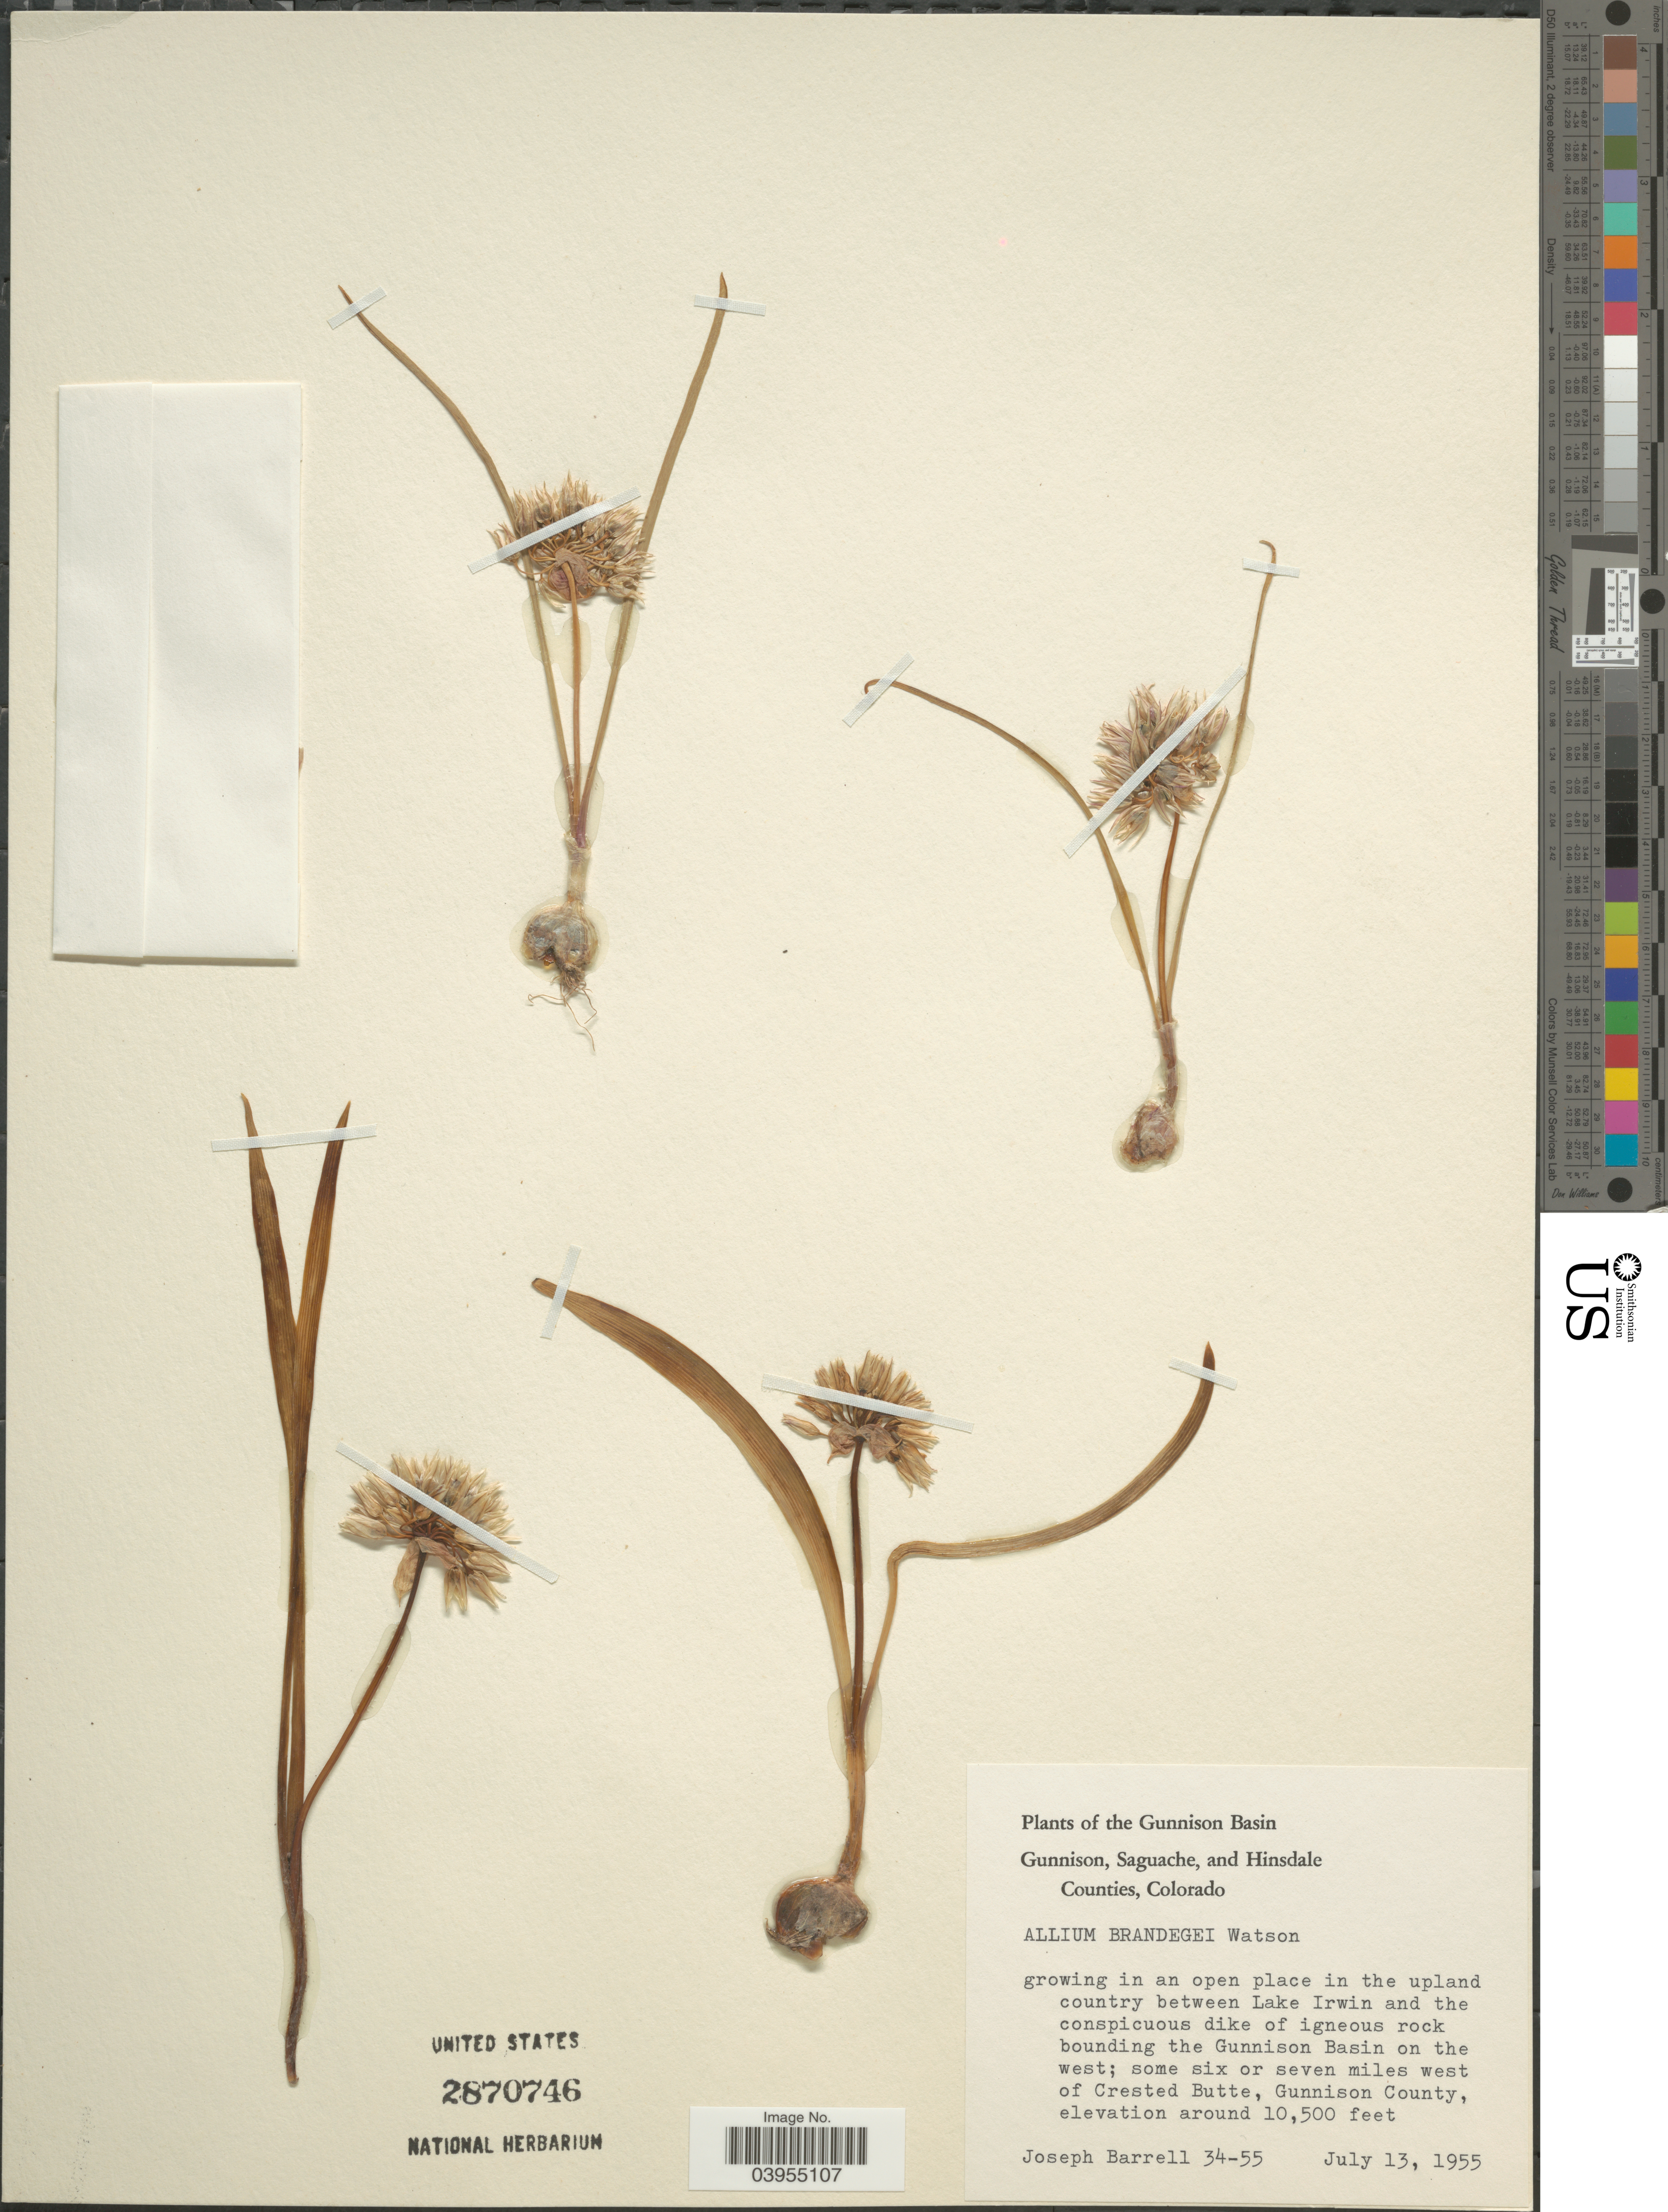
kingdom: Plantae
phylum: Tracheophyta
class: Liliopsida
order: Asparagales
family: Amaryllidaceae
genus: Allium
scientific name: Allium brandegeei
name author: S. Watson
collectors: J. Barrell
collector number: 34-55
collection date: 1955-07-13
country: United States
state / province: Colorado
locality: The Gunnison Basin. In an open place in the upland country between Lake Irwin and the conspicuous dike of igneous rock bounding the Gunnison Basin on the west; some six or seven miles west of Crested Butte, Gunnison County.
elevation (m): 3200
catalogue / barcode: US 2870746